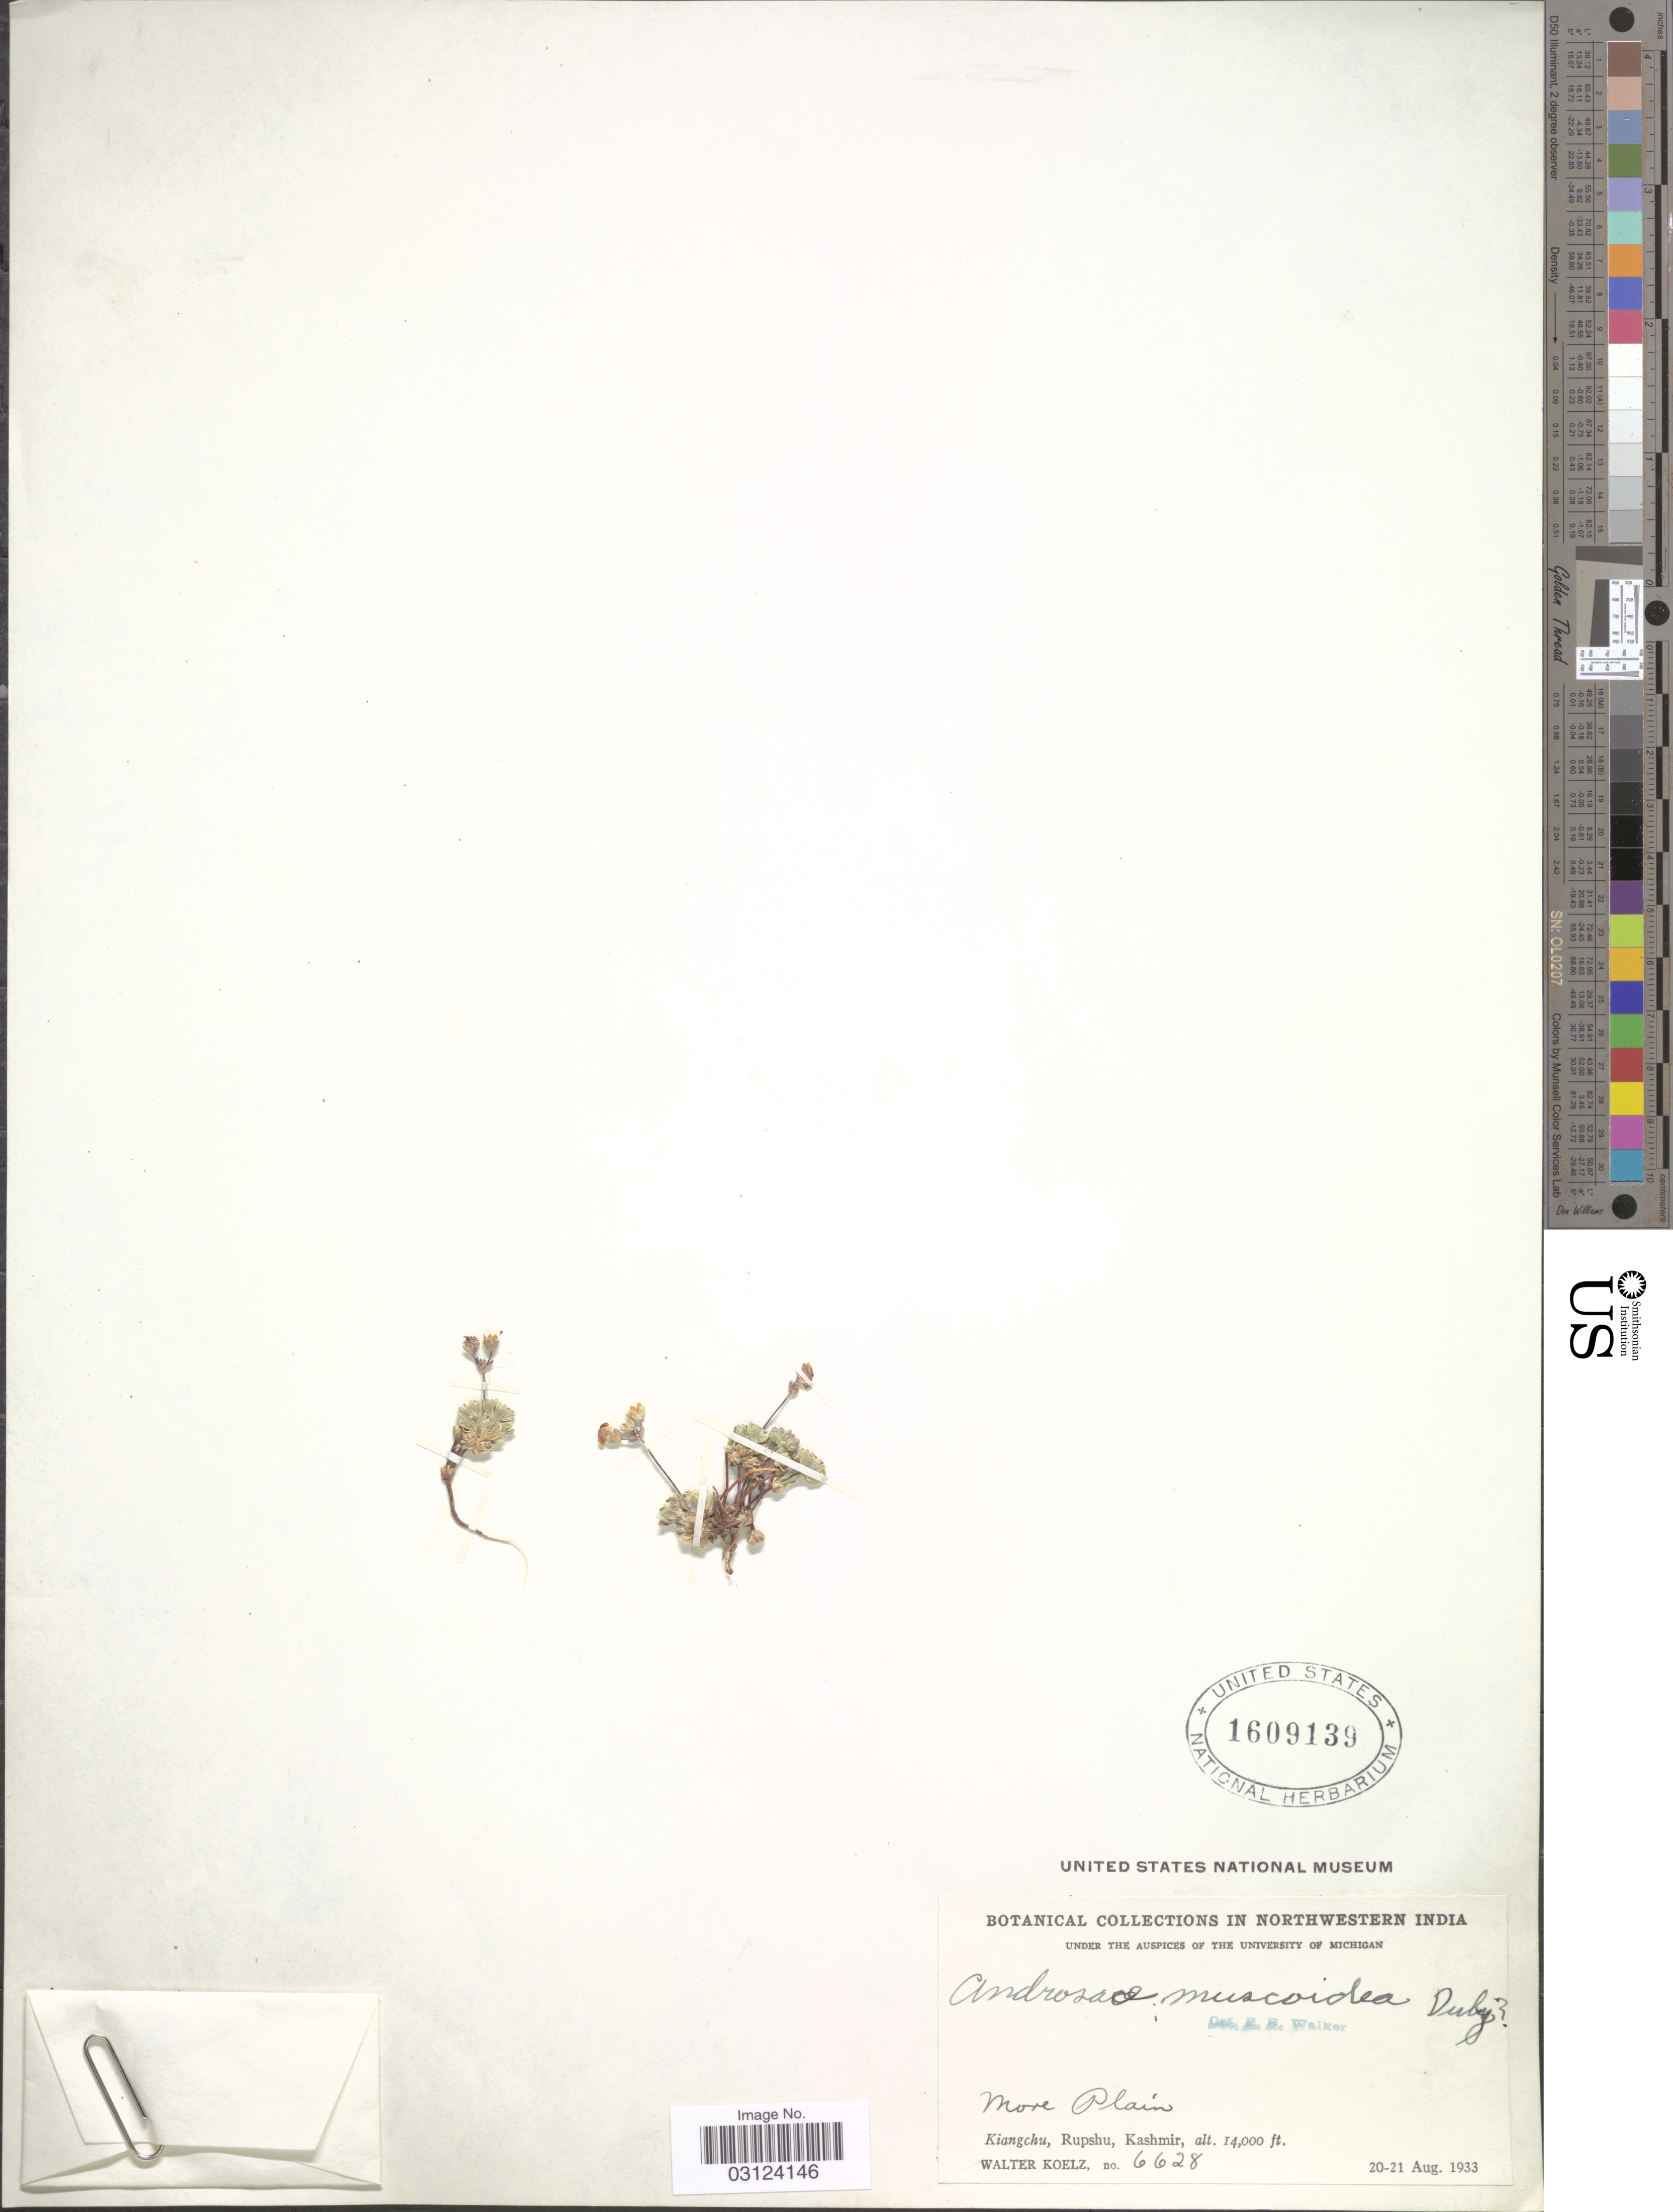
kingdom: Plantae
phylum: Tracheophyta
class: Magnoliopsida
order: Ericales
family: Primulaceae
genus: Androsace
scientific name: Androsace muscoidea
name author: Duby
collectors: W. N. Koelz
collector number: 6628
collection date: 1933-08-20/1933-08-21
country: India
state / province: Jammu and Kashmir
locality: Northwestern India, Kiangchu, Rupshu, Kashmir.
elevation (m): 4267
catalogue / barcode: US 1609139